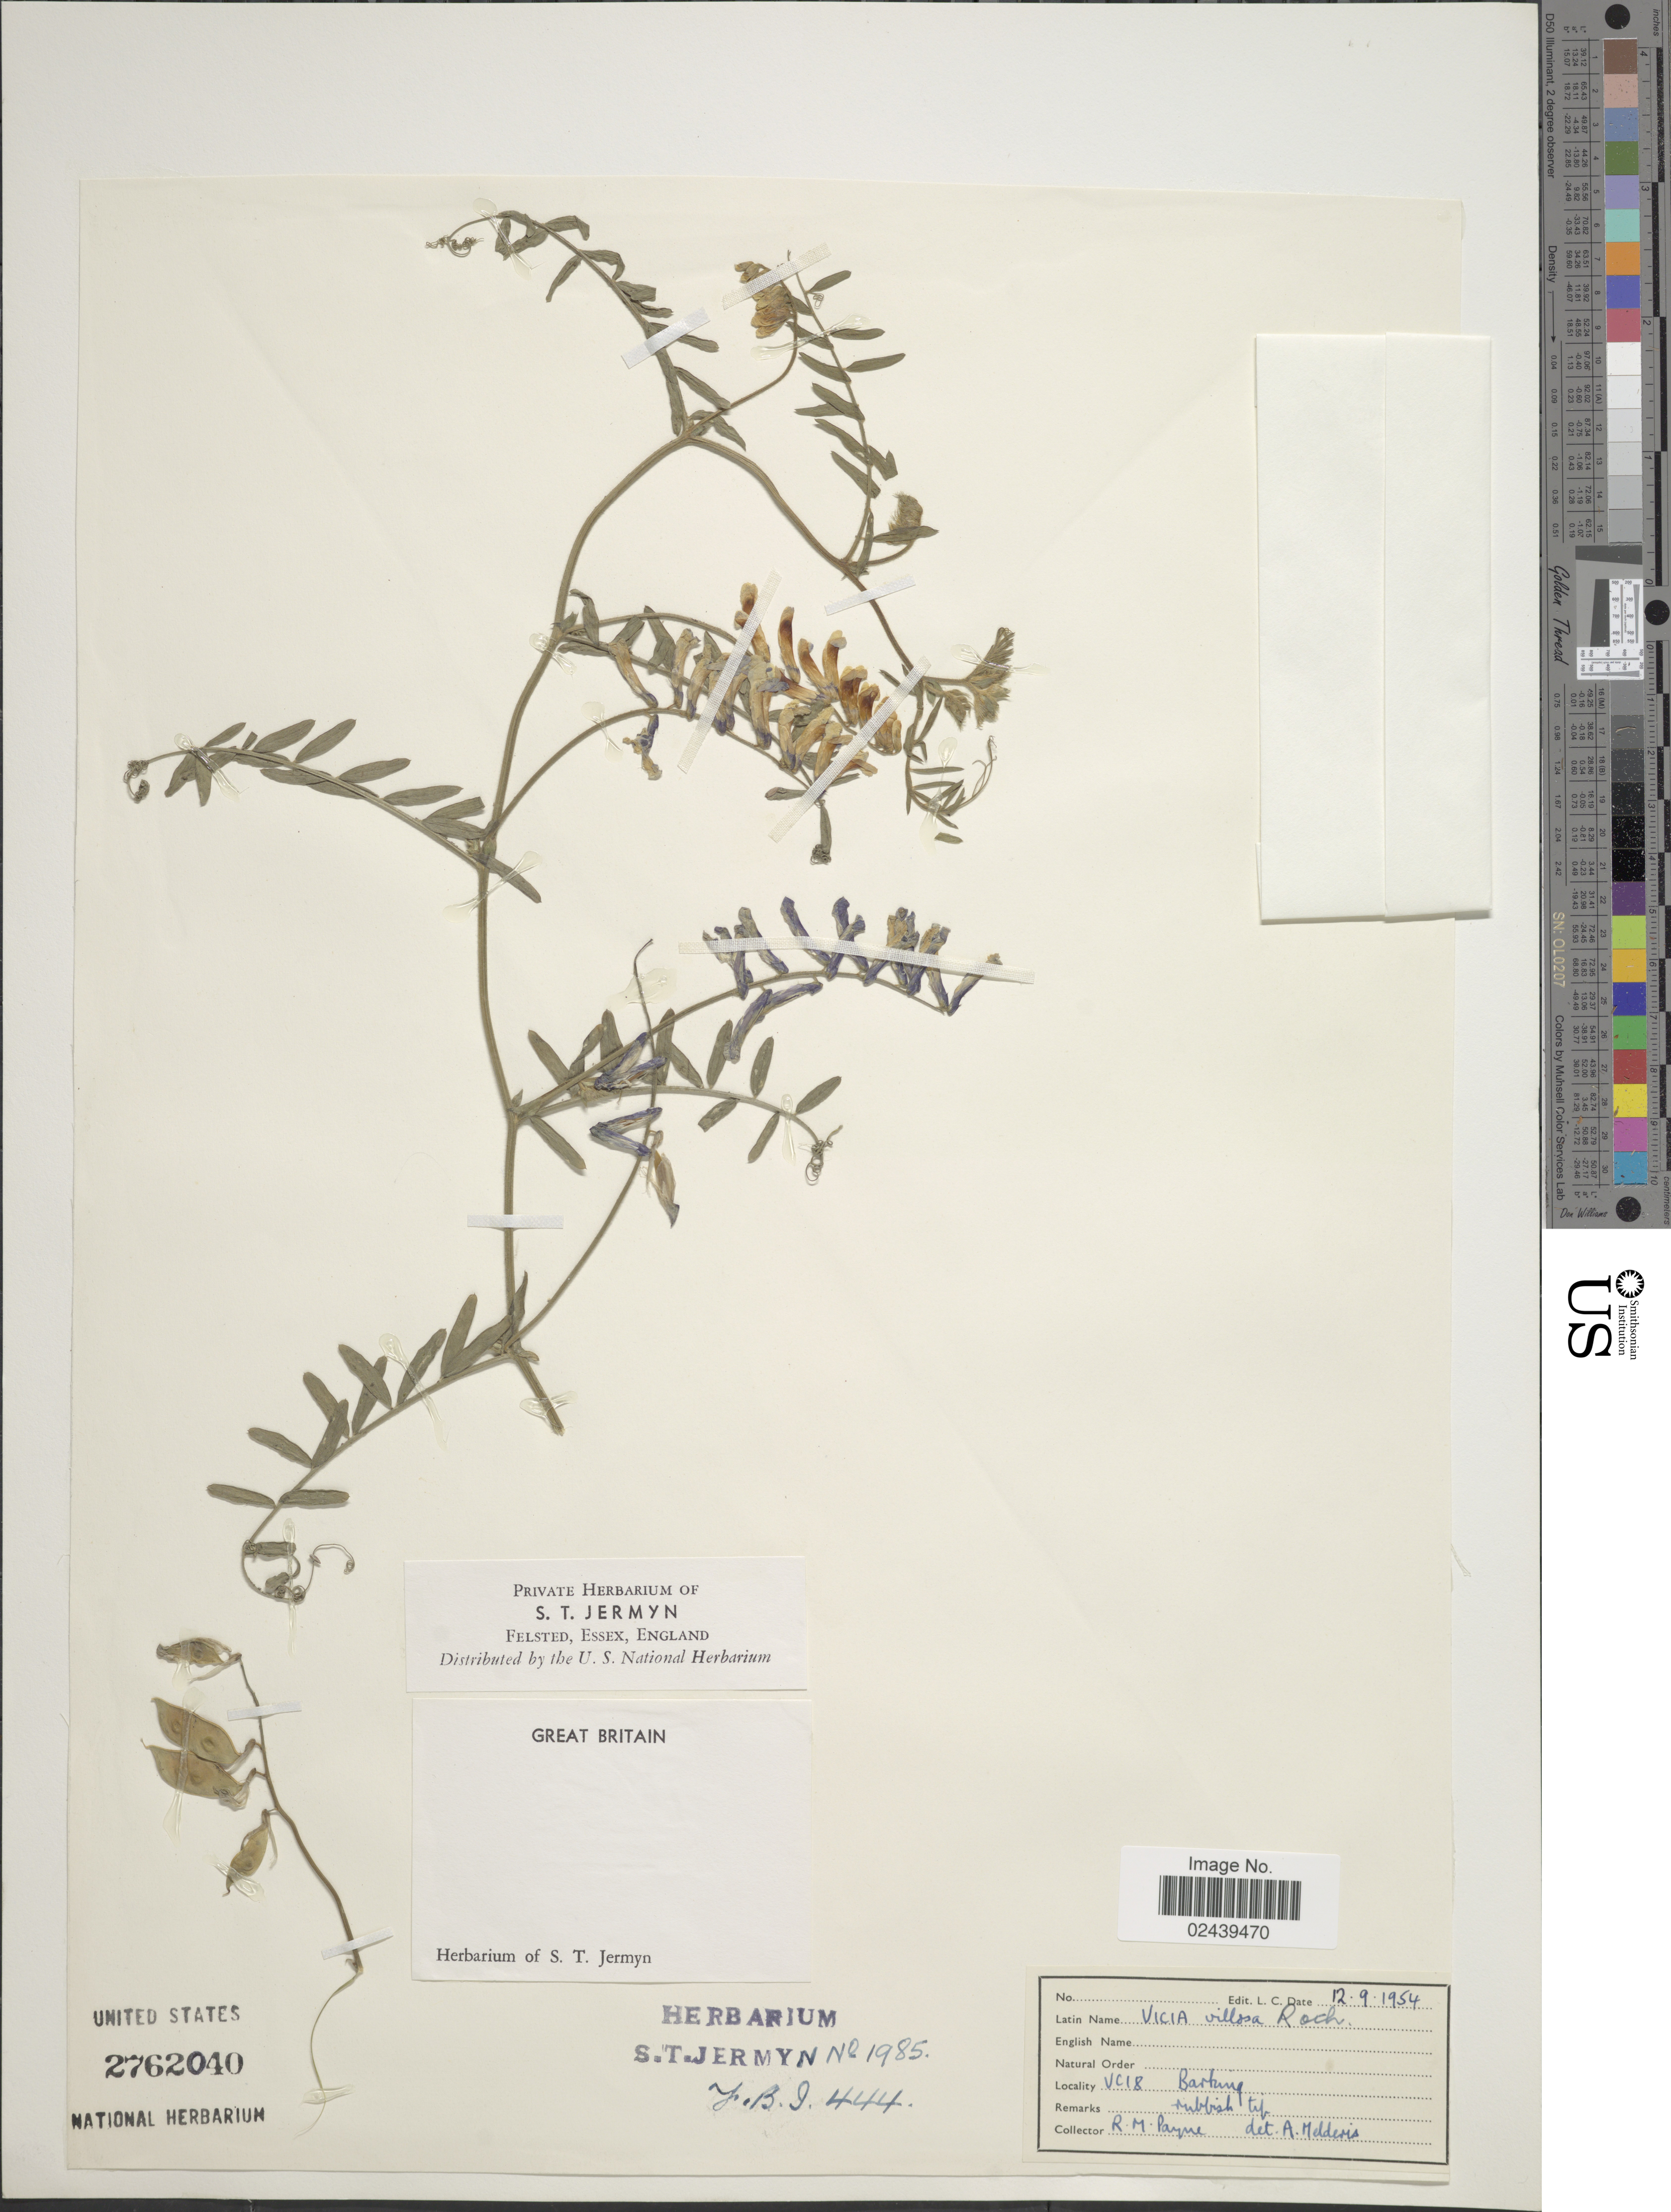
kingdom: Plantae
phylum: Tracheophyta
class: Magnoliopsida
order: Fabales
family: Fabaceae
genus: Vicia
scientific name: Vicia villosa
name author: Roth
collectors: R. Payne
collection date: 1954-09-12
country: United Kingdom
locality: Great Britain;, VC18 Bartung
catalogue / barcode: US 2762040